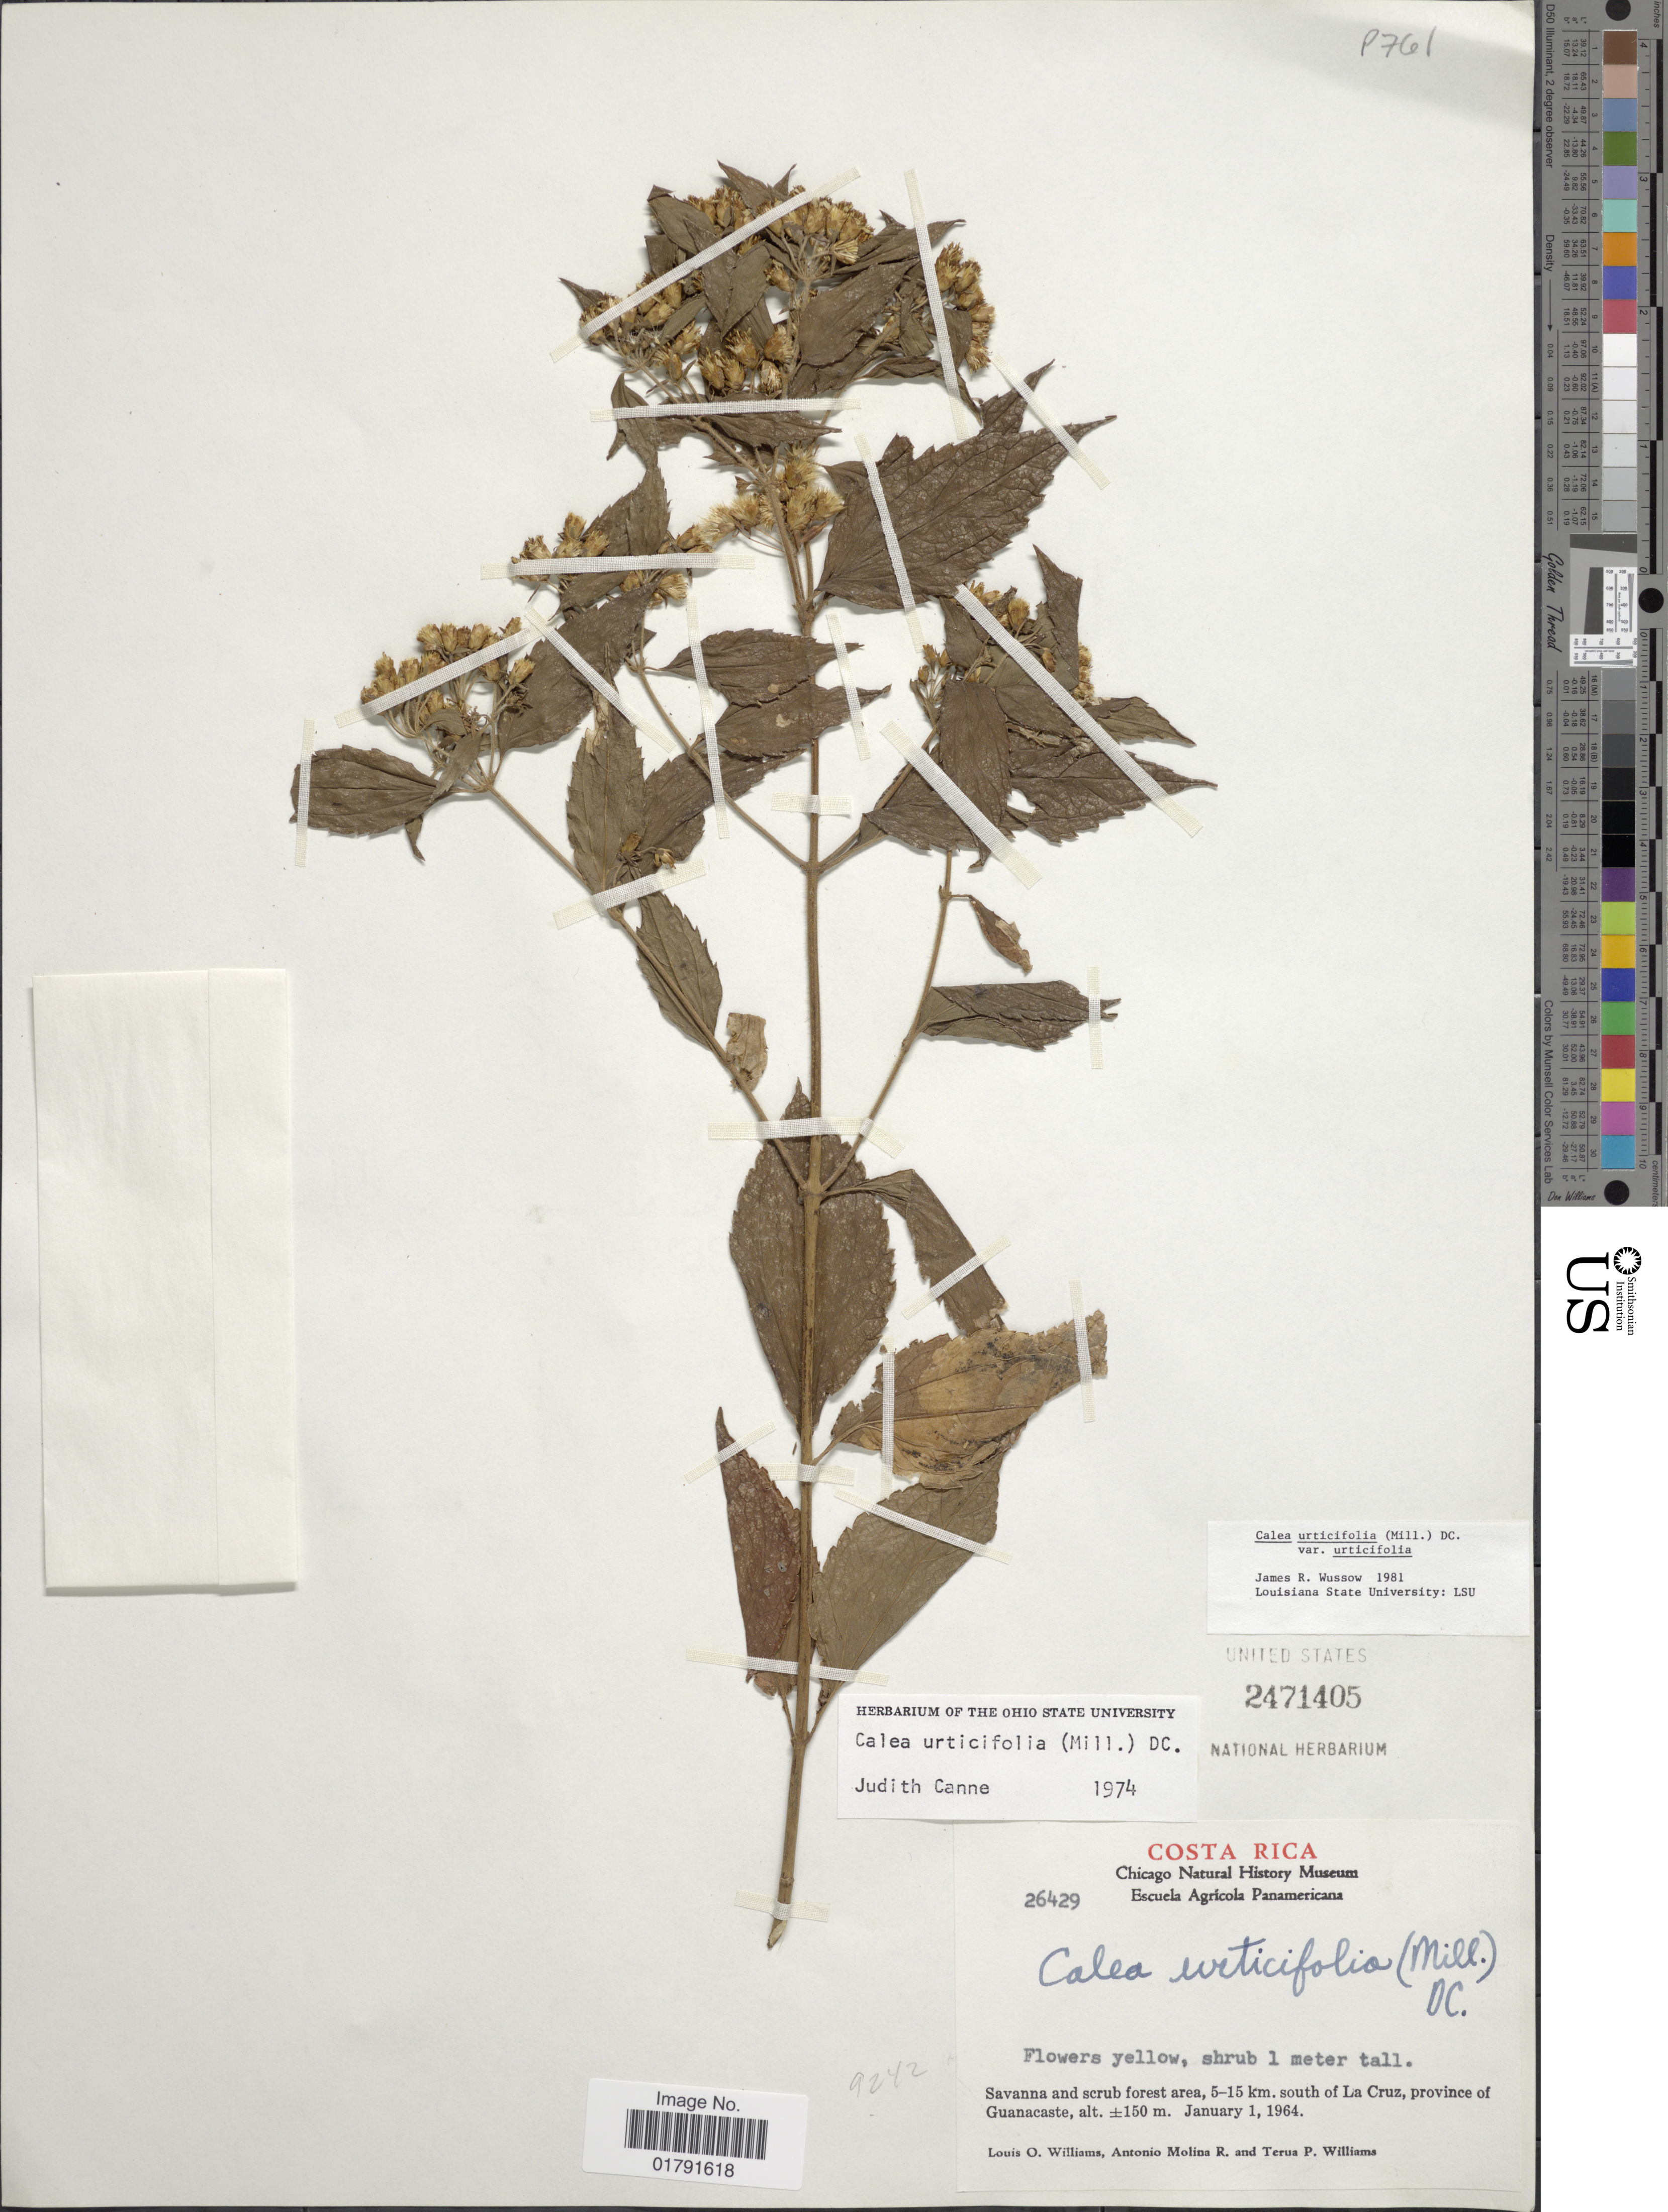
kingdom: Plantae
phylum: Tracheophyta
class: Magnoliopsida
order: Asterales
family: Asteraceae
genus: Calea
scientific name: Calea urticifolia var. urticifolia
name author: (Mill.) DC.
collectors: L. O. Williams, A. Molina R. & T. P. Williams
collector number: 26429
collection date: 1964-01-01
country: Costa Rica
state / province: Guanacaste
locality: Savanna and scrub forest area, 5-15 km. south of La Cruz.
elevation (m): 150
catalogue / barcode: US 2471405